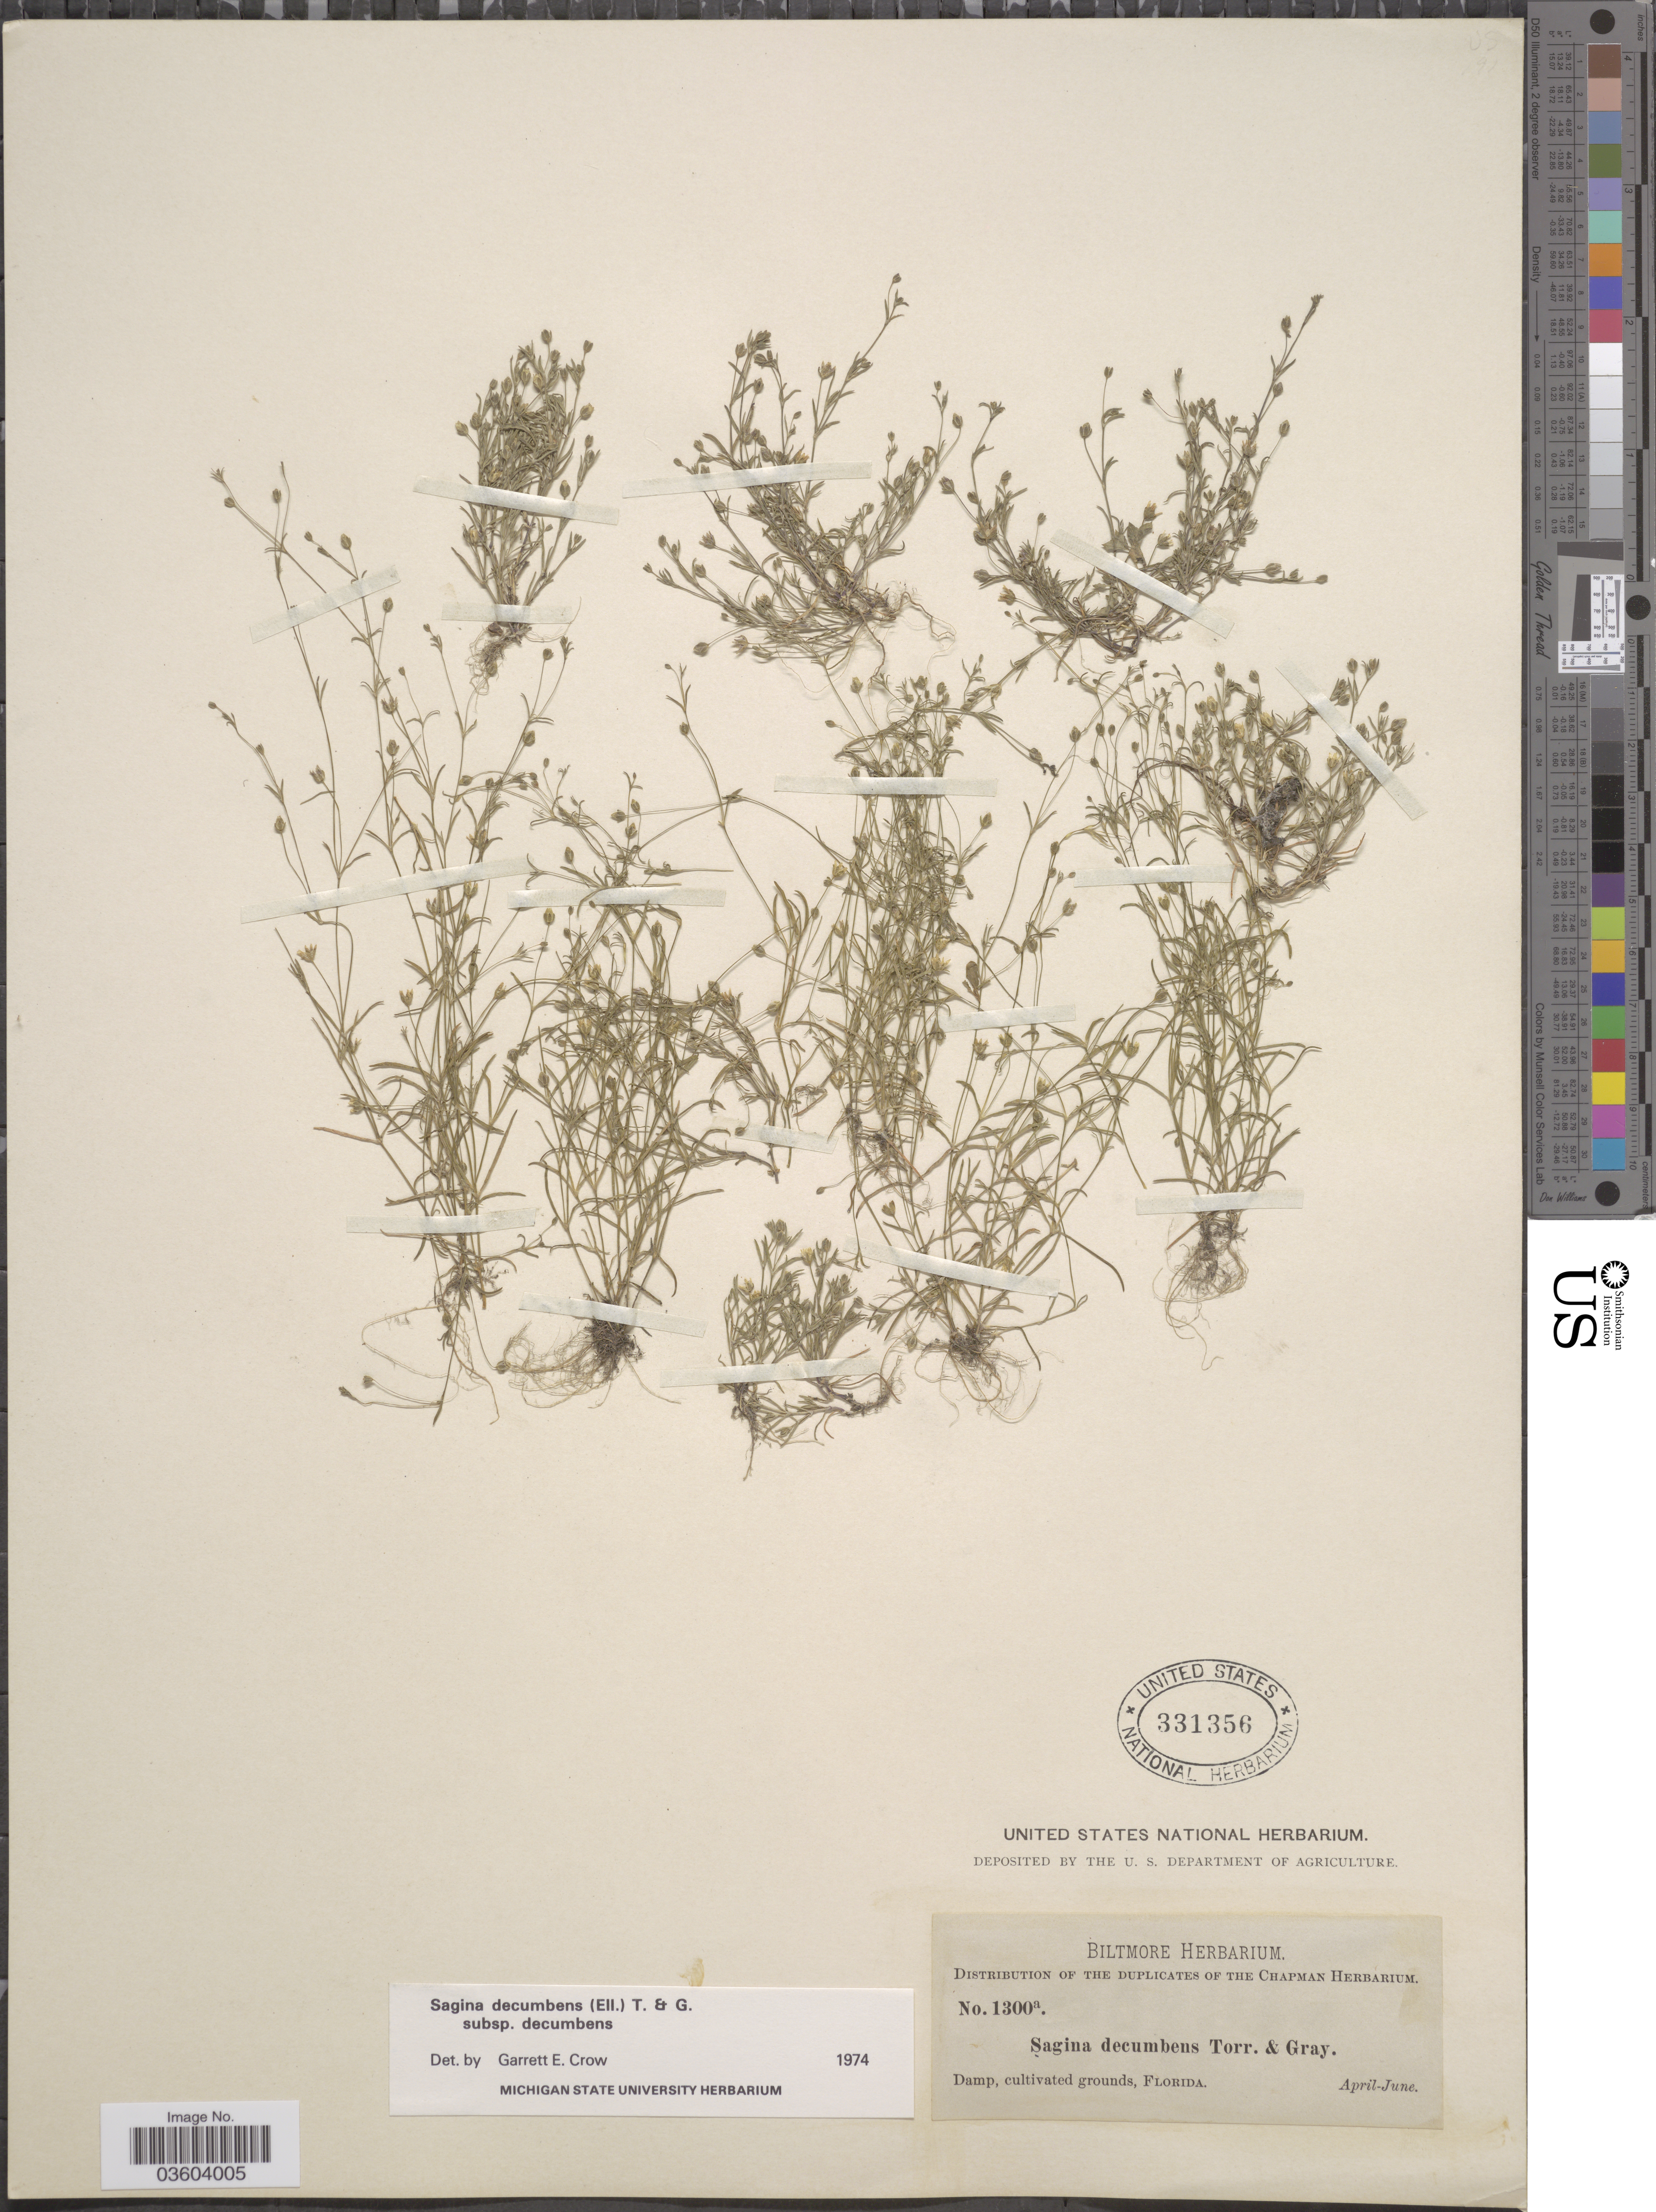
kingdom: Plantae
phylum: Tracheophyta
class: Magnoliopsida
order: Caryophyllales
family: Caryophyllaceae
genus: Sagina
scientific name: Sagina decumbens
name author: (Elliott) Torr. & A. Gray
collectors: ex herb. Biltmore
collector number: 1300a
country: United States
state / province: Florida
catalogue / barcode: US 331356